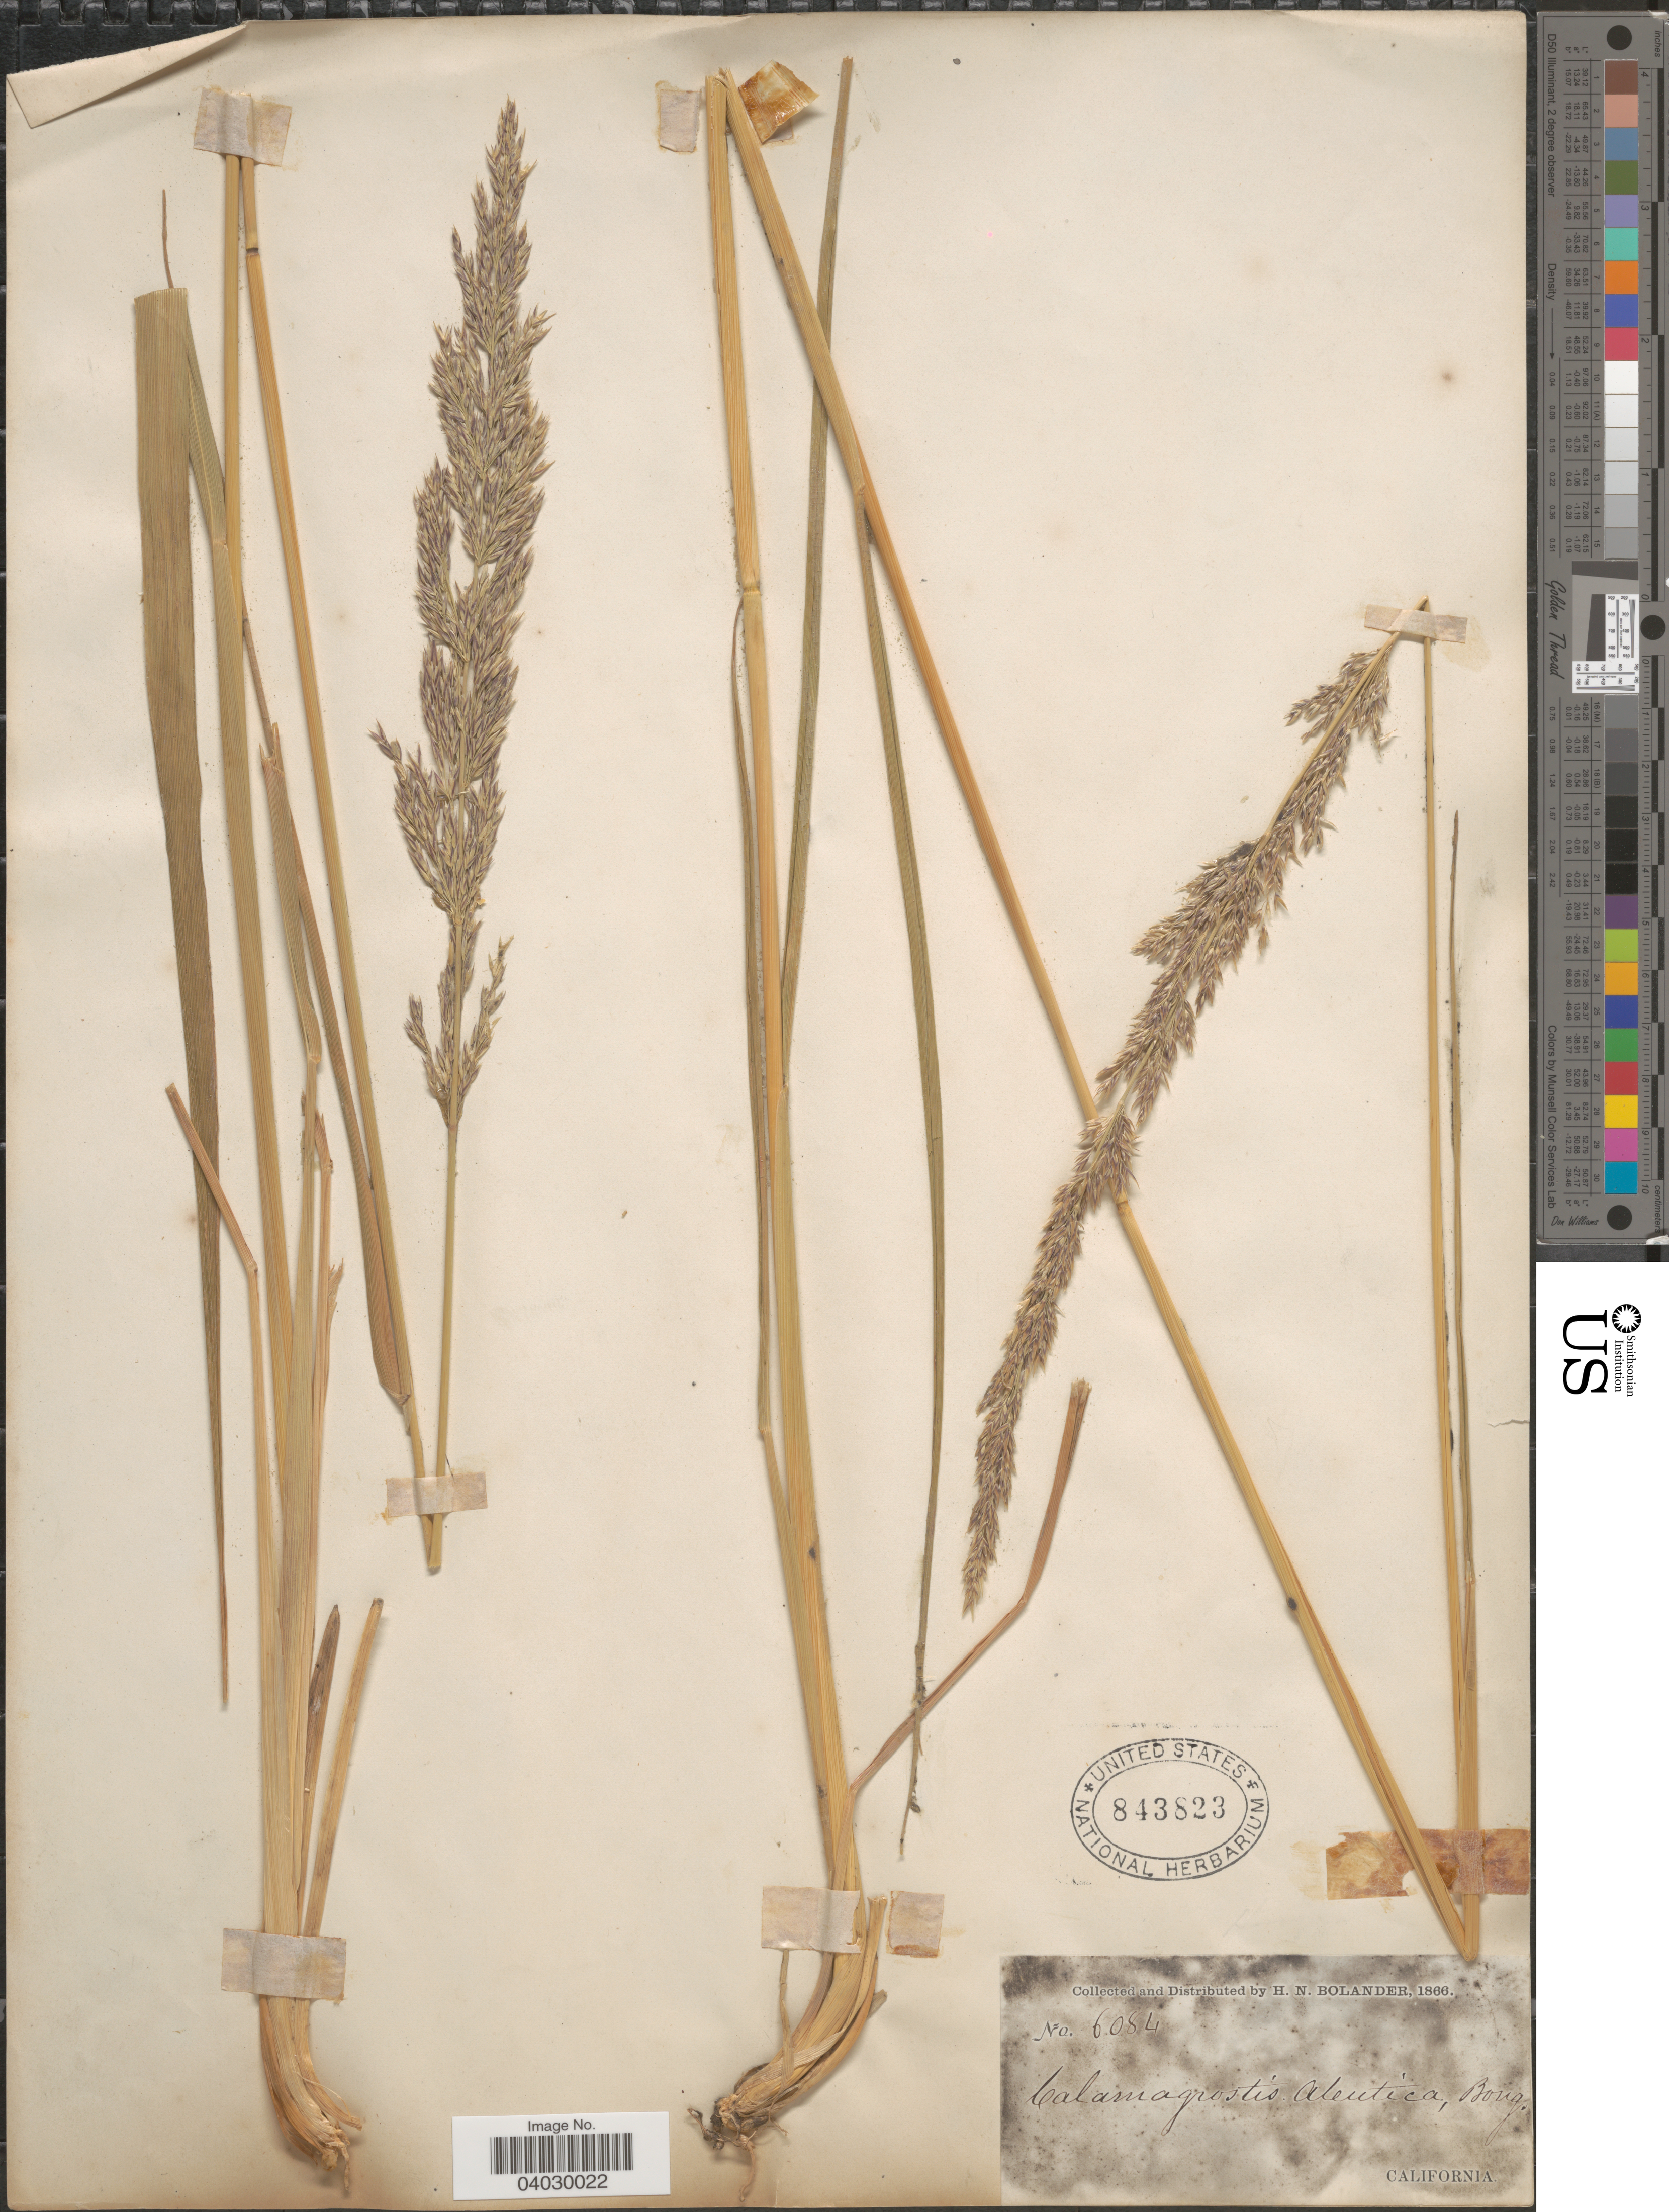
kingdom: Plantae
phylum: Tracheophyta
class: Liliopsida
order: Poales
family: Poaceae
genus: Calamagrostis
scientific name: Calamagrostis nutkaensis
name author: (J. Presl) Steud.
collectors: H. Bolander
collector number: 6084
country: United States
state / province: California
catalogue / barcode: US 843823